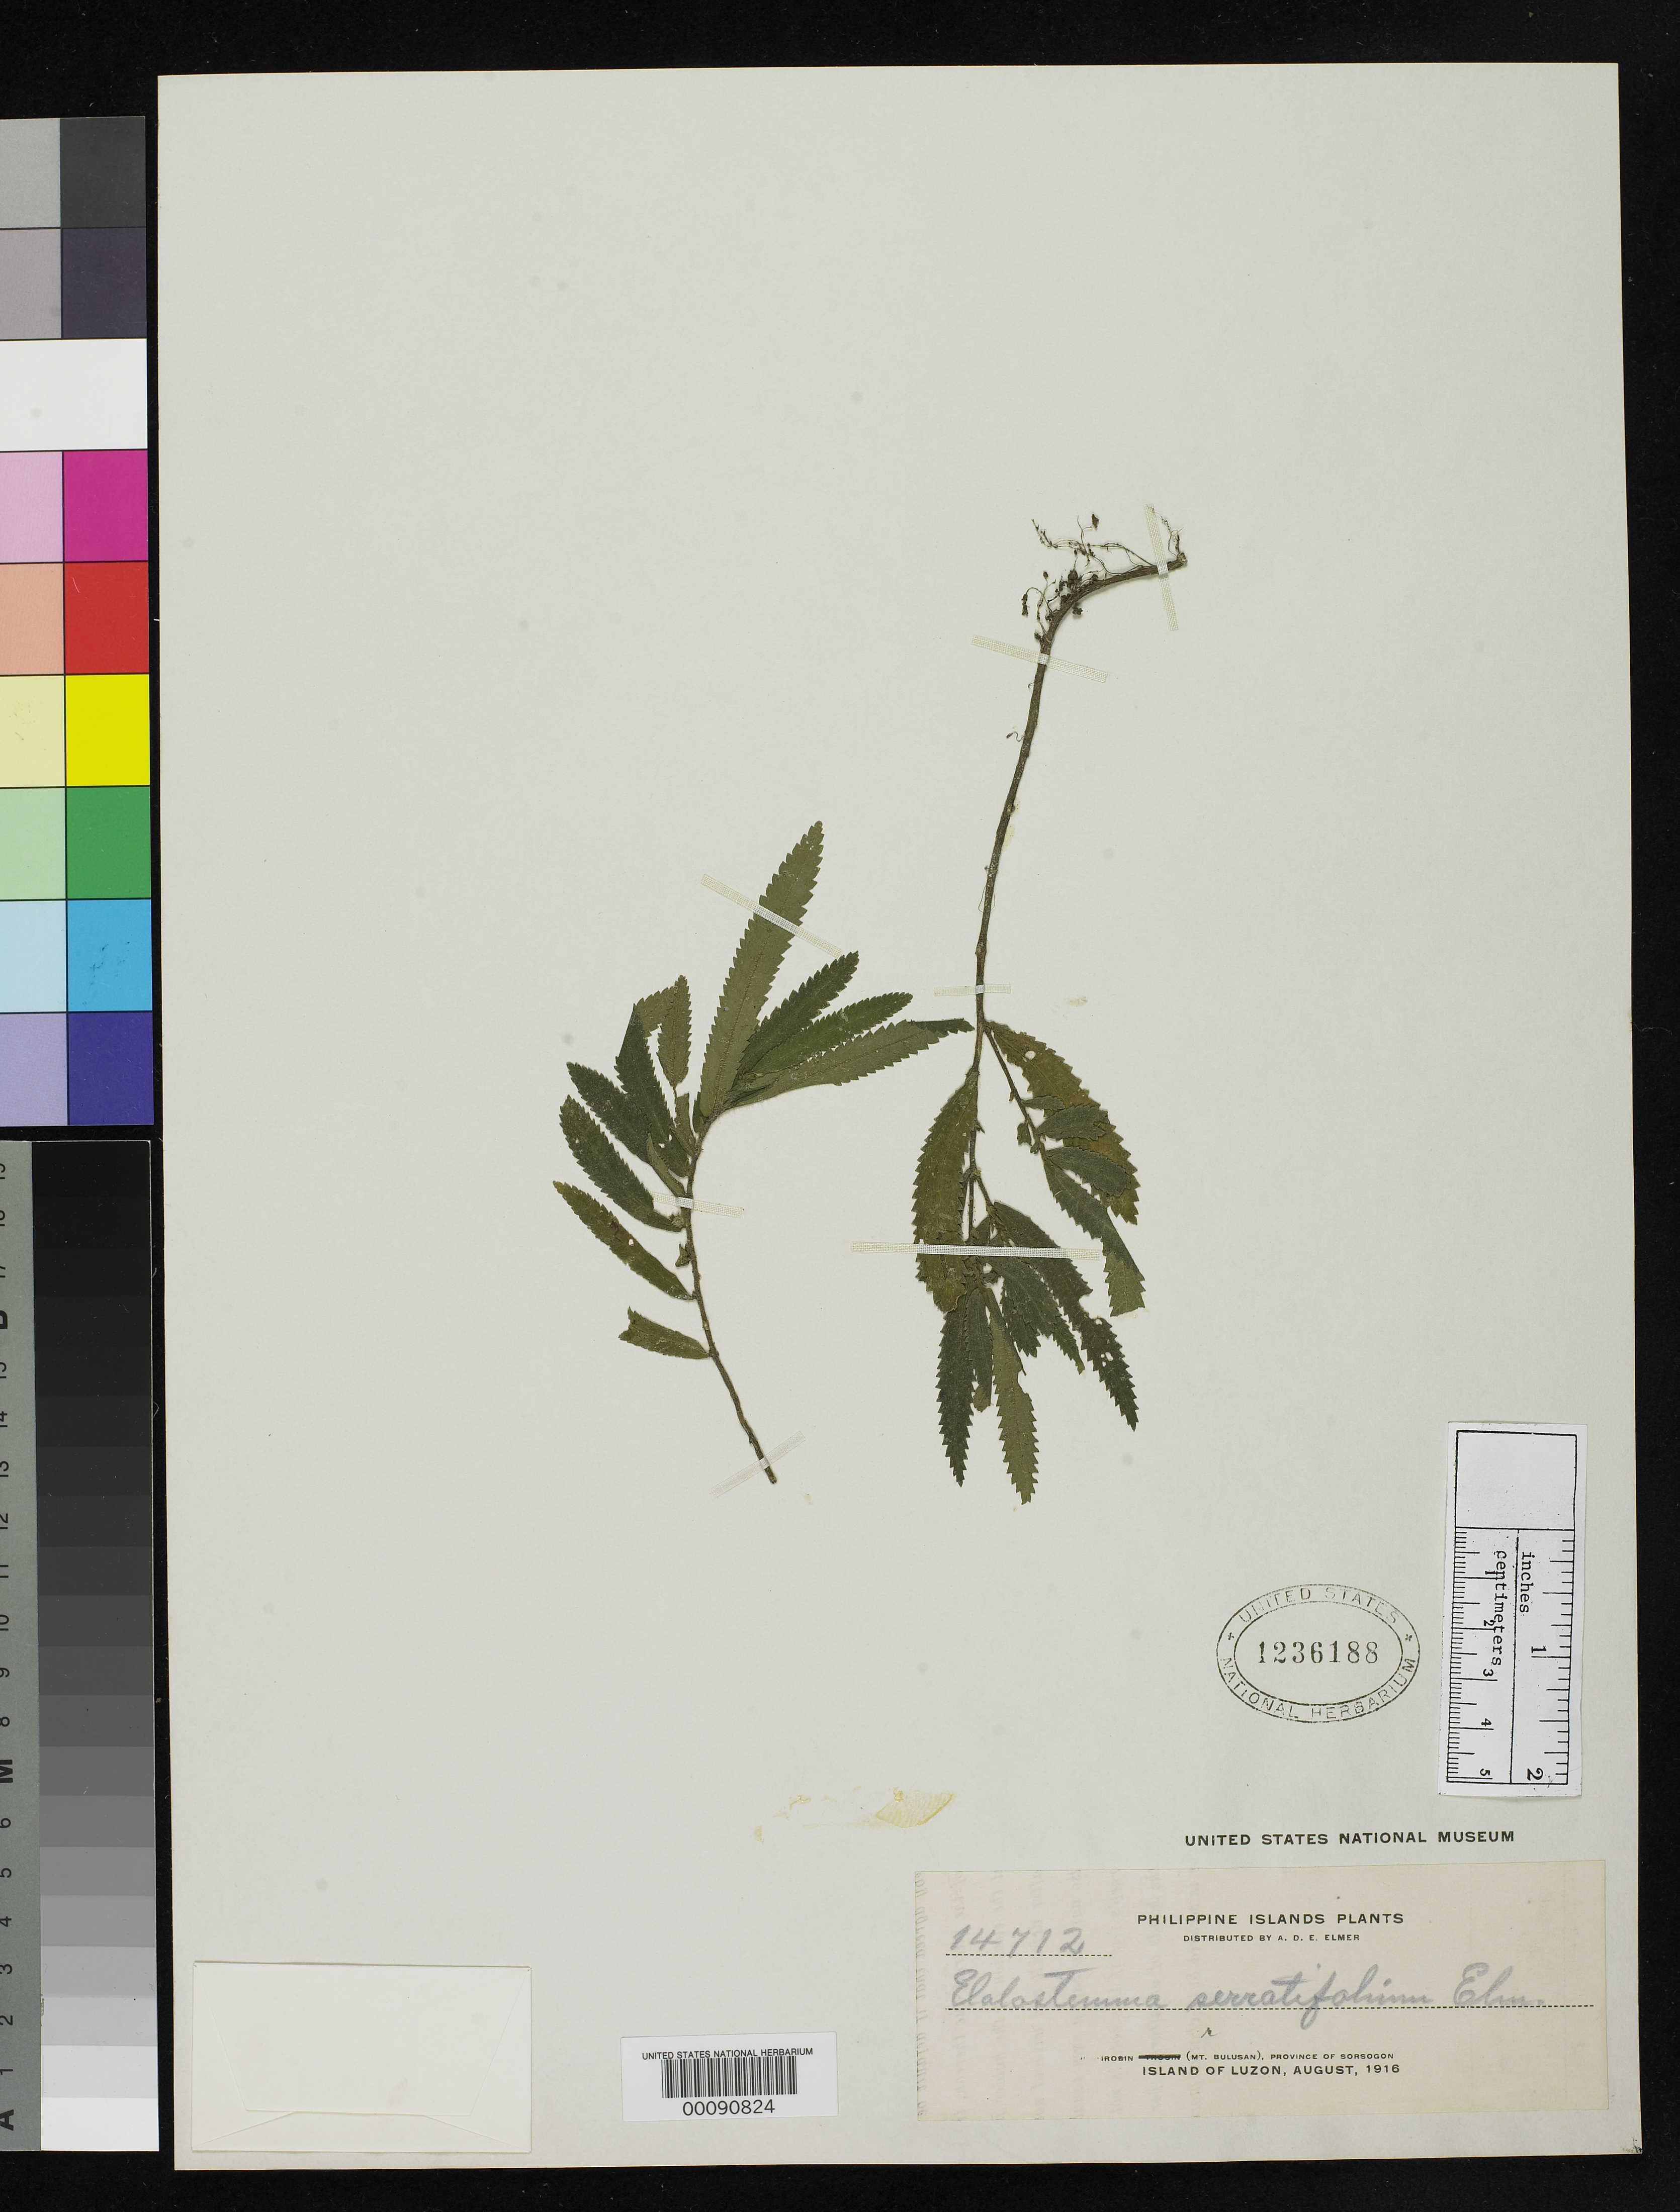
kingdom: Plantae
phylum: Tracheophyta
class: Magnoliopsida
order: Rosales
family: Urticaceae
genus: Elatostema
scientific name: Elatostema serratifolium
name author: Elmer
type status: Isotype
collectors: A. D. E. Elmer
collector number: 14712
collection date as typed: Aug 1916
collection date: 1916-08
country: Philippines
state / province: Bicol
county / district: Sorsogon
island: Luzon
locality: Irosin.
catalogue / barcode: US 1236188